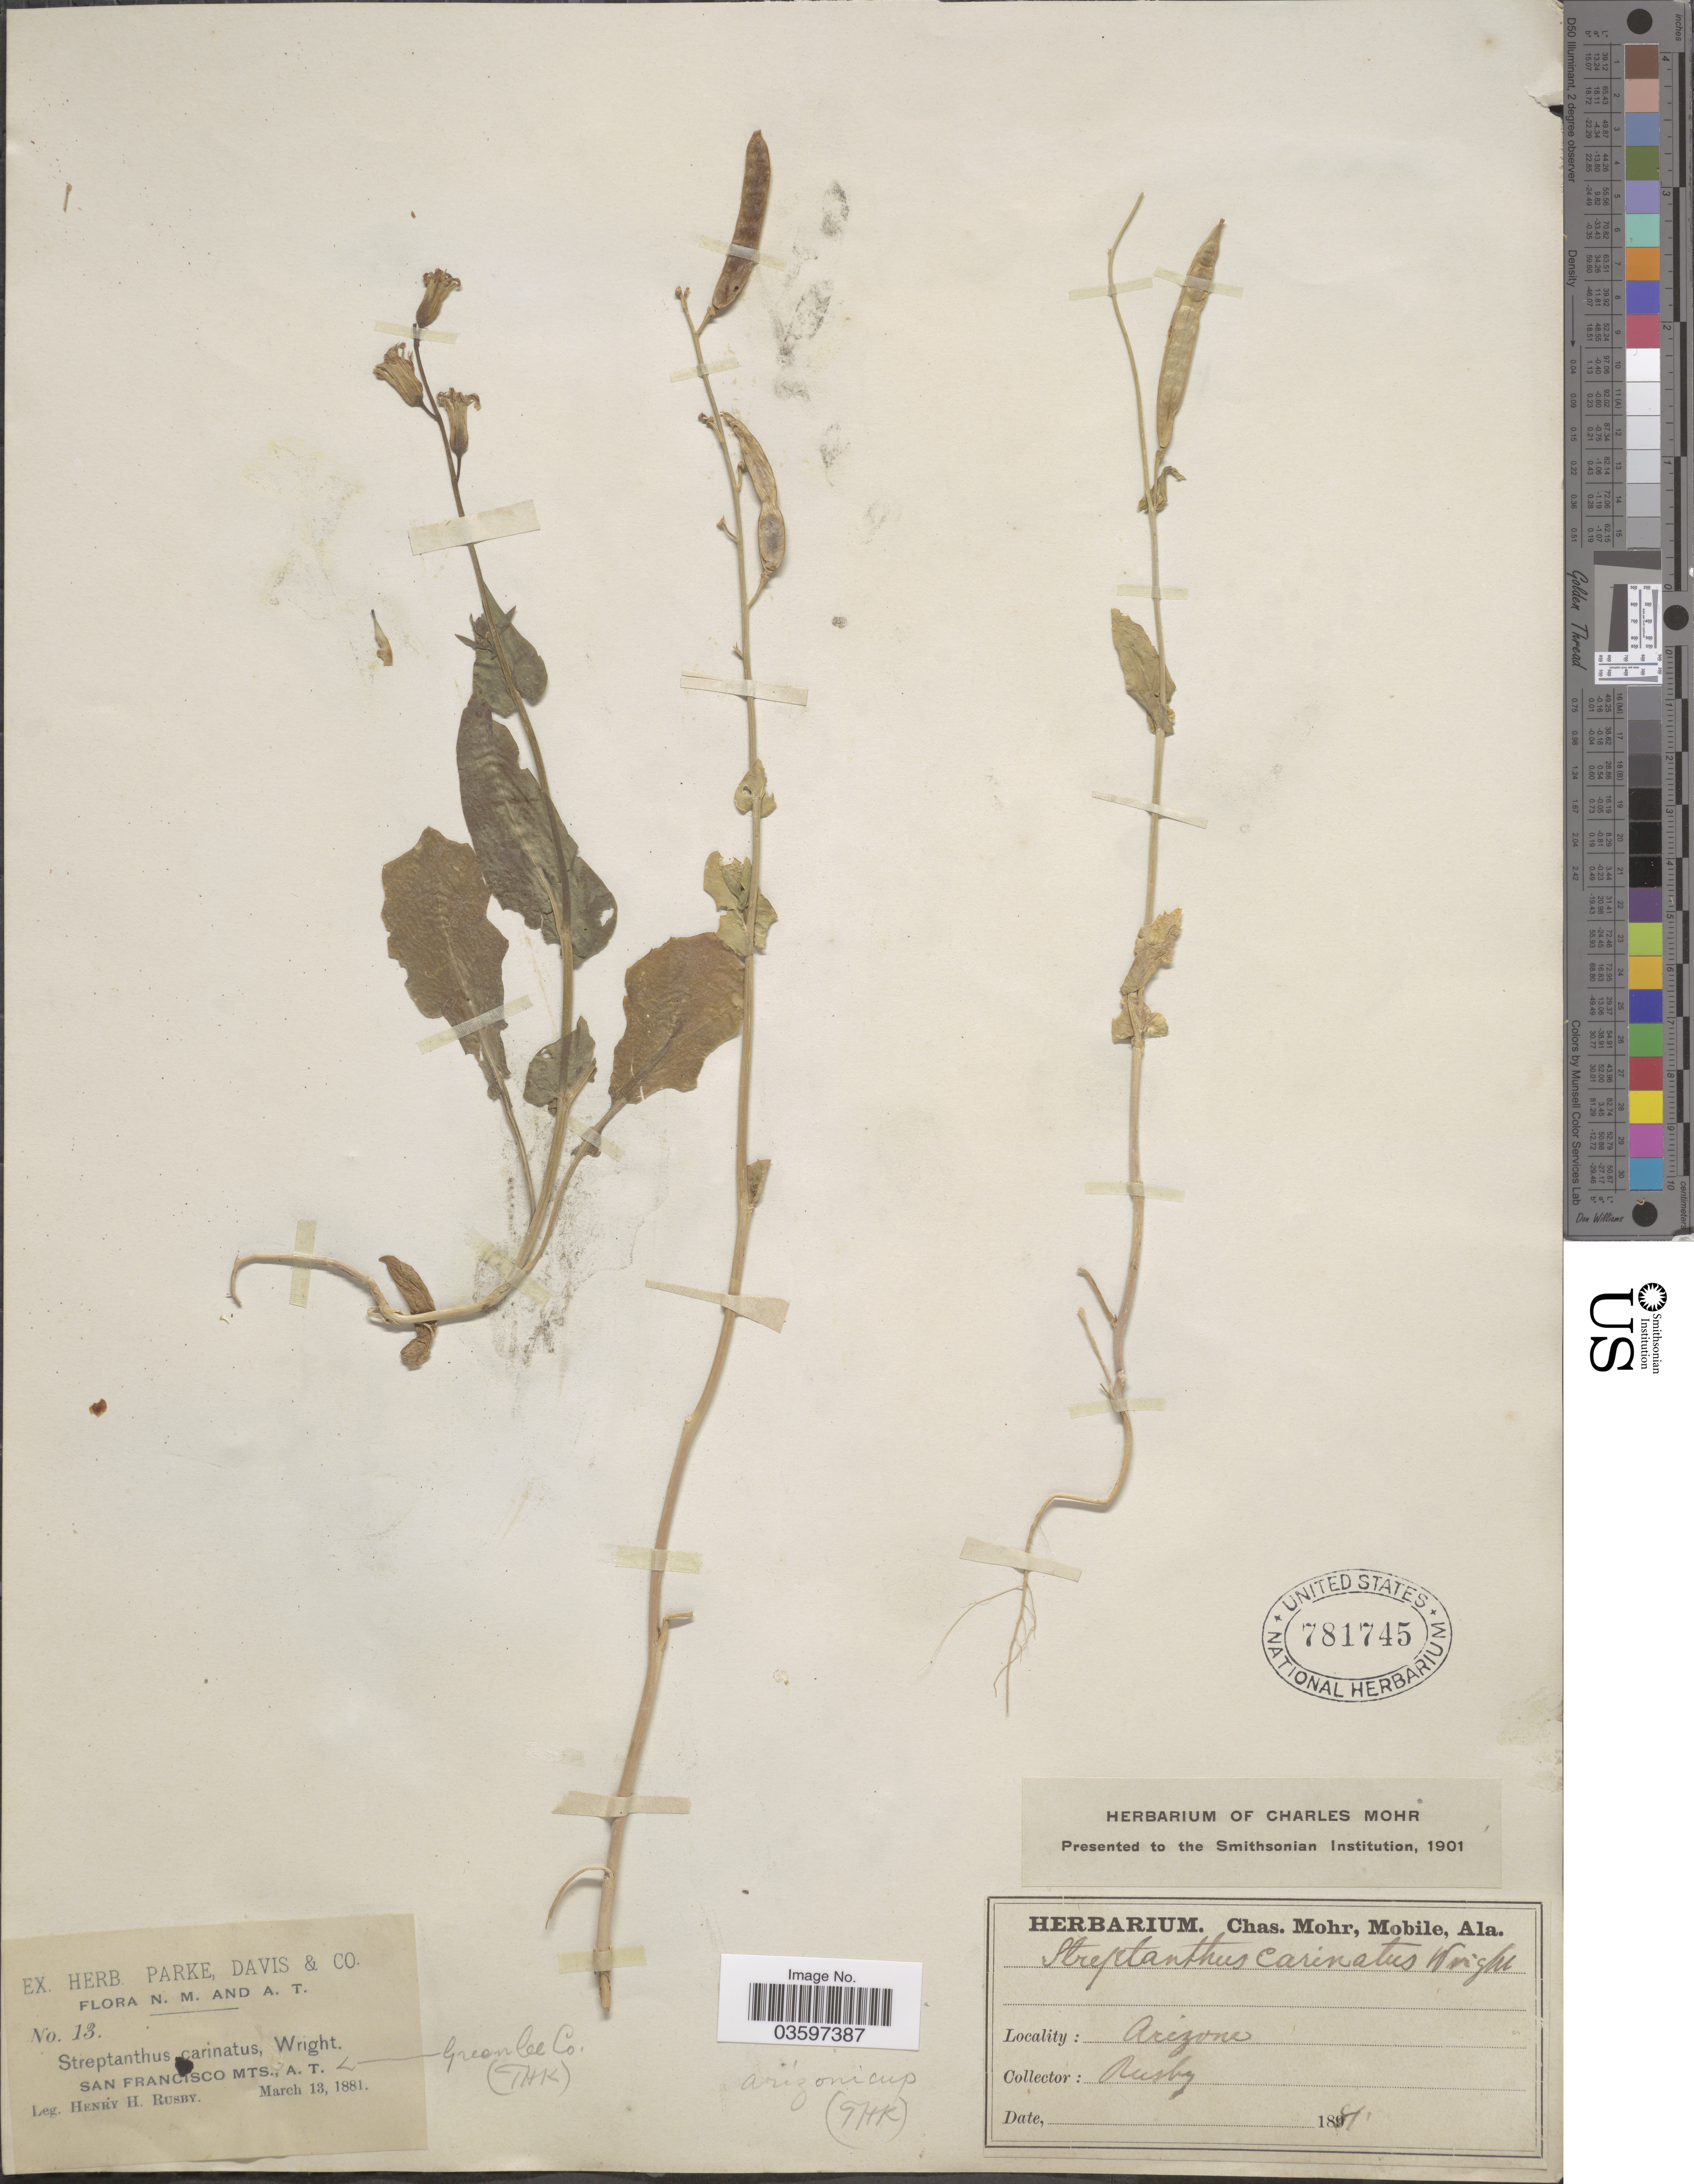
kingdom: Plantae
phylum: Tracheophyta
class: Magnoliopsida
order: Brassicales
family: Brassicaceae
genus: Streptanthus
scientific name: Streptanthus arizonicus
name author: S. Watson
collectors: H. H. Rusby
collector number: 13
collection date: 1881-03-13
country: United States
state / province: Arizona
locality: N. M. and A. T. San Francisco Mts., A. T. Greenlee Co.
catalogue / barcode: US 781745